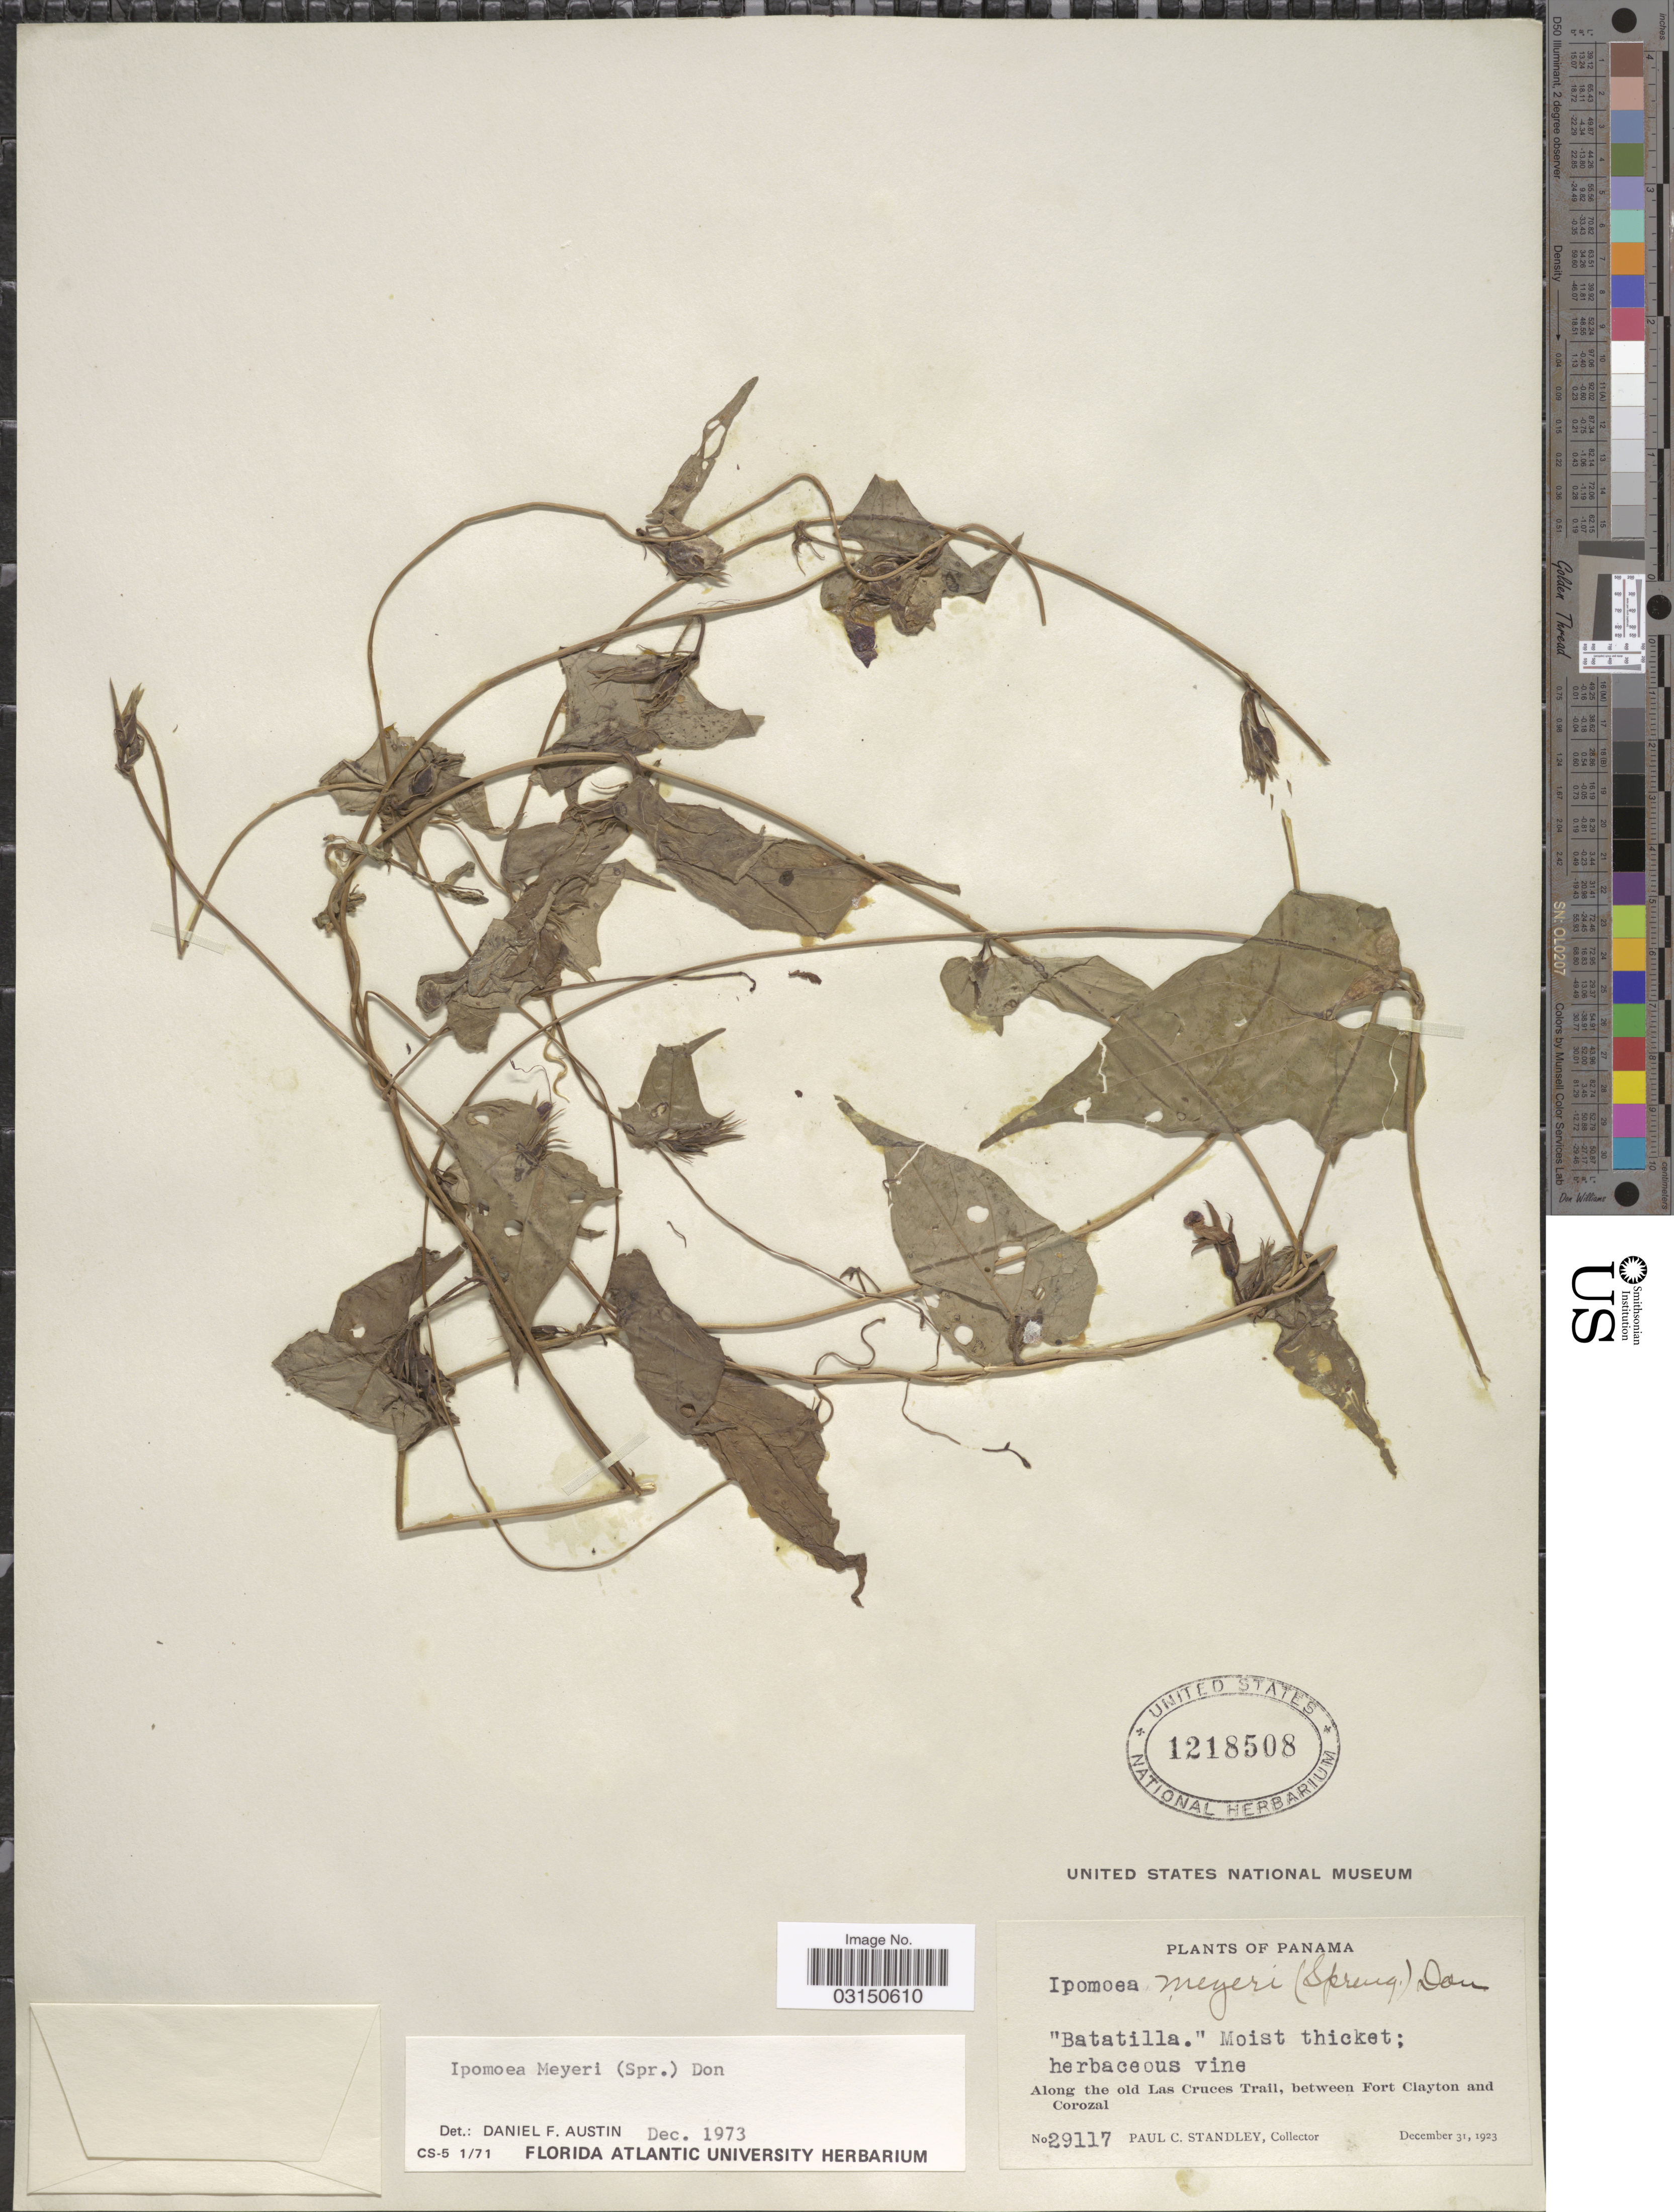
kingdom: Plantae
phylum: Tracheophyta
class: Magnoliopsida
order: Solanales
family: Convolvulaceae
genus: Ipomoea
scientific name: Ipomoea meyeri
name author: (Spreng.) G. Don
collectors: P. C. Standley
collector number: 29117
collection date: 1923-12-31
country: Panama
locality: Along the old Las Cruces Trail, between Fort Clayton and Corozal.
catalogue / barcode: US 1218508